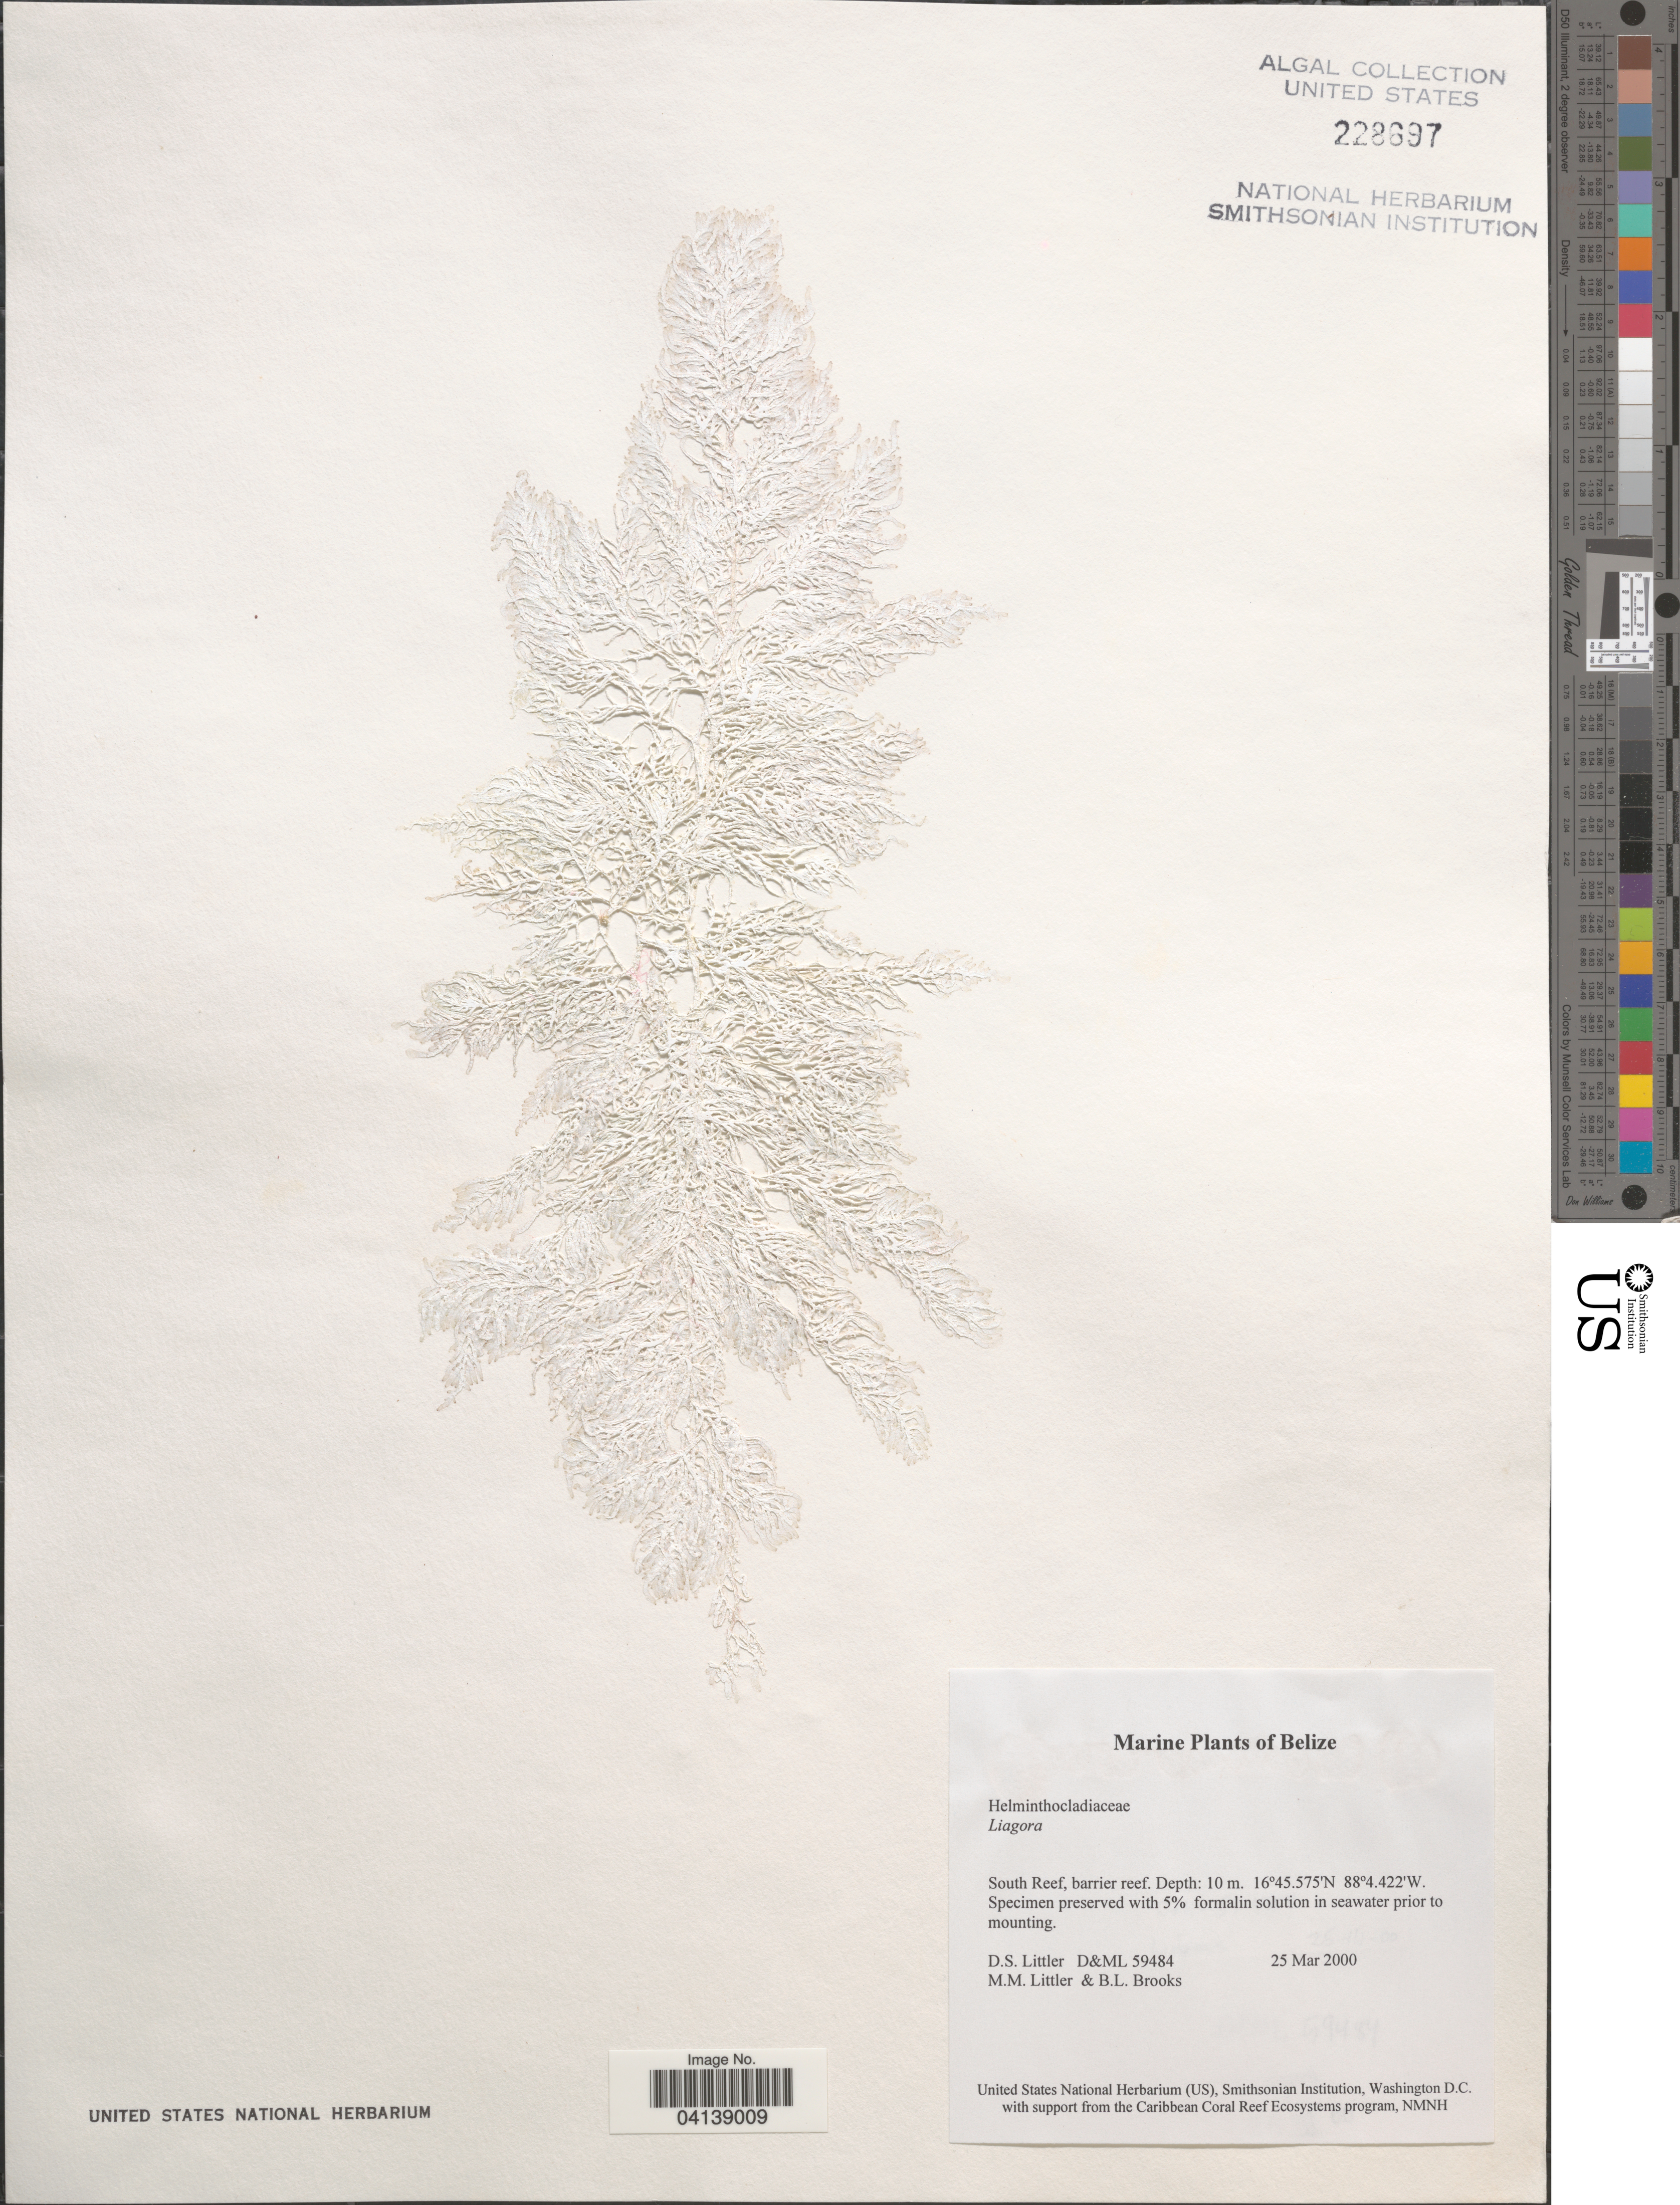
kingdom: Plantae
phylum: Rhodophyta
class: Florideophyceae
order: Nemaliales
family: Liagoraceae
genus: Liagora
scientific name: Liagora sp.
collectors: D. S. Littler & B. Brooks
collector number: D&ML 59484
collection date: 2000-03-25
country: Belize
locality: South Reef, barrier reef.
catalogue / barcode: US 228697